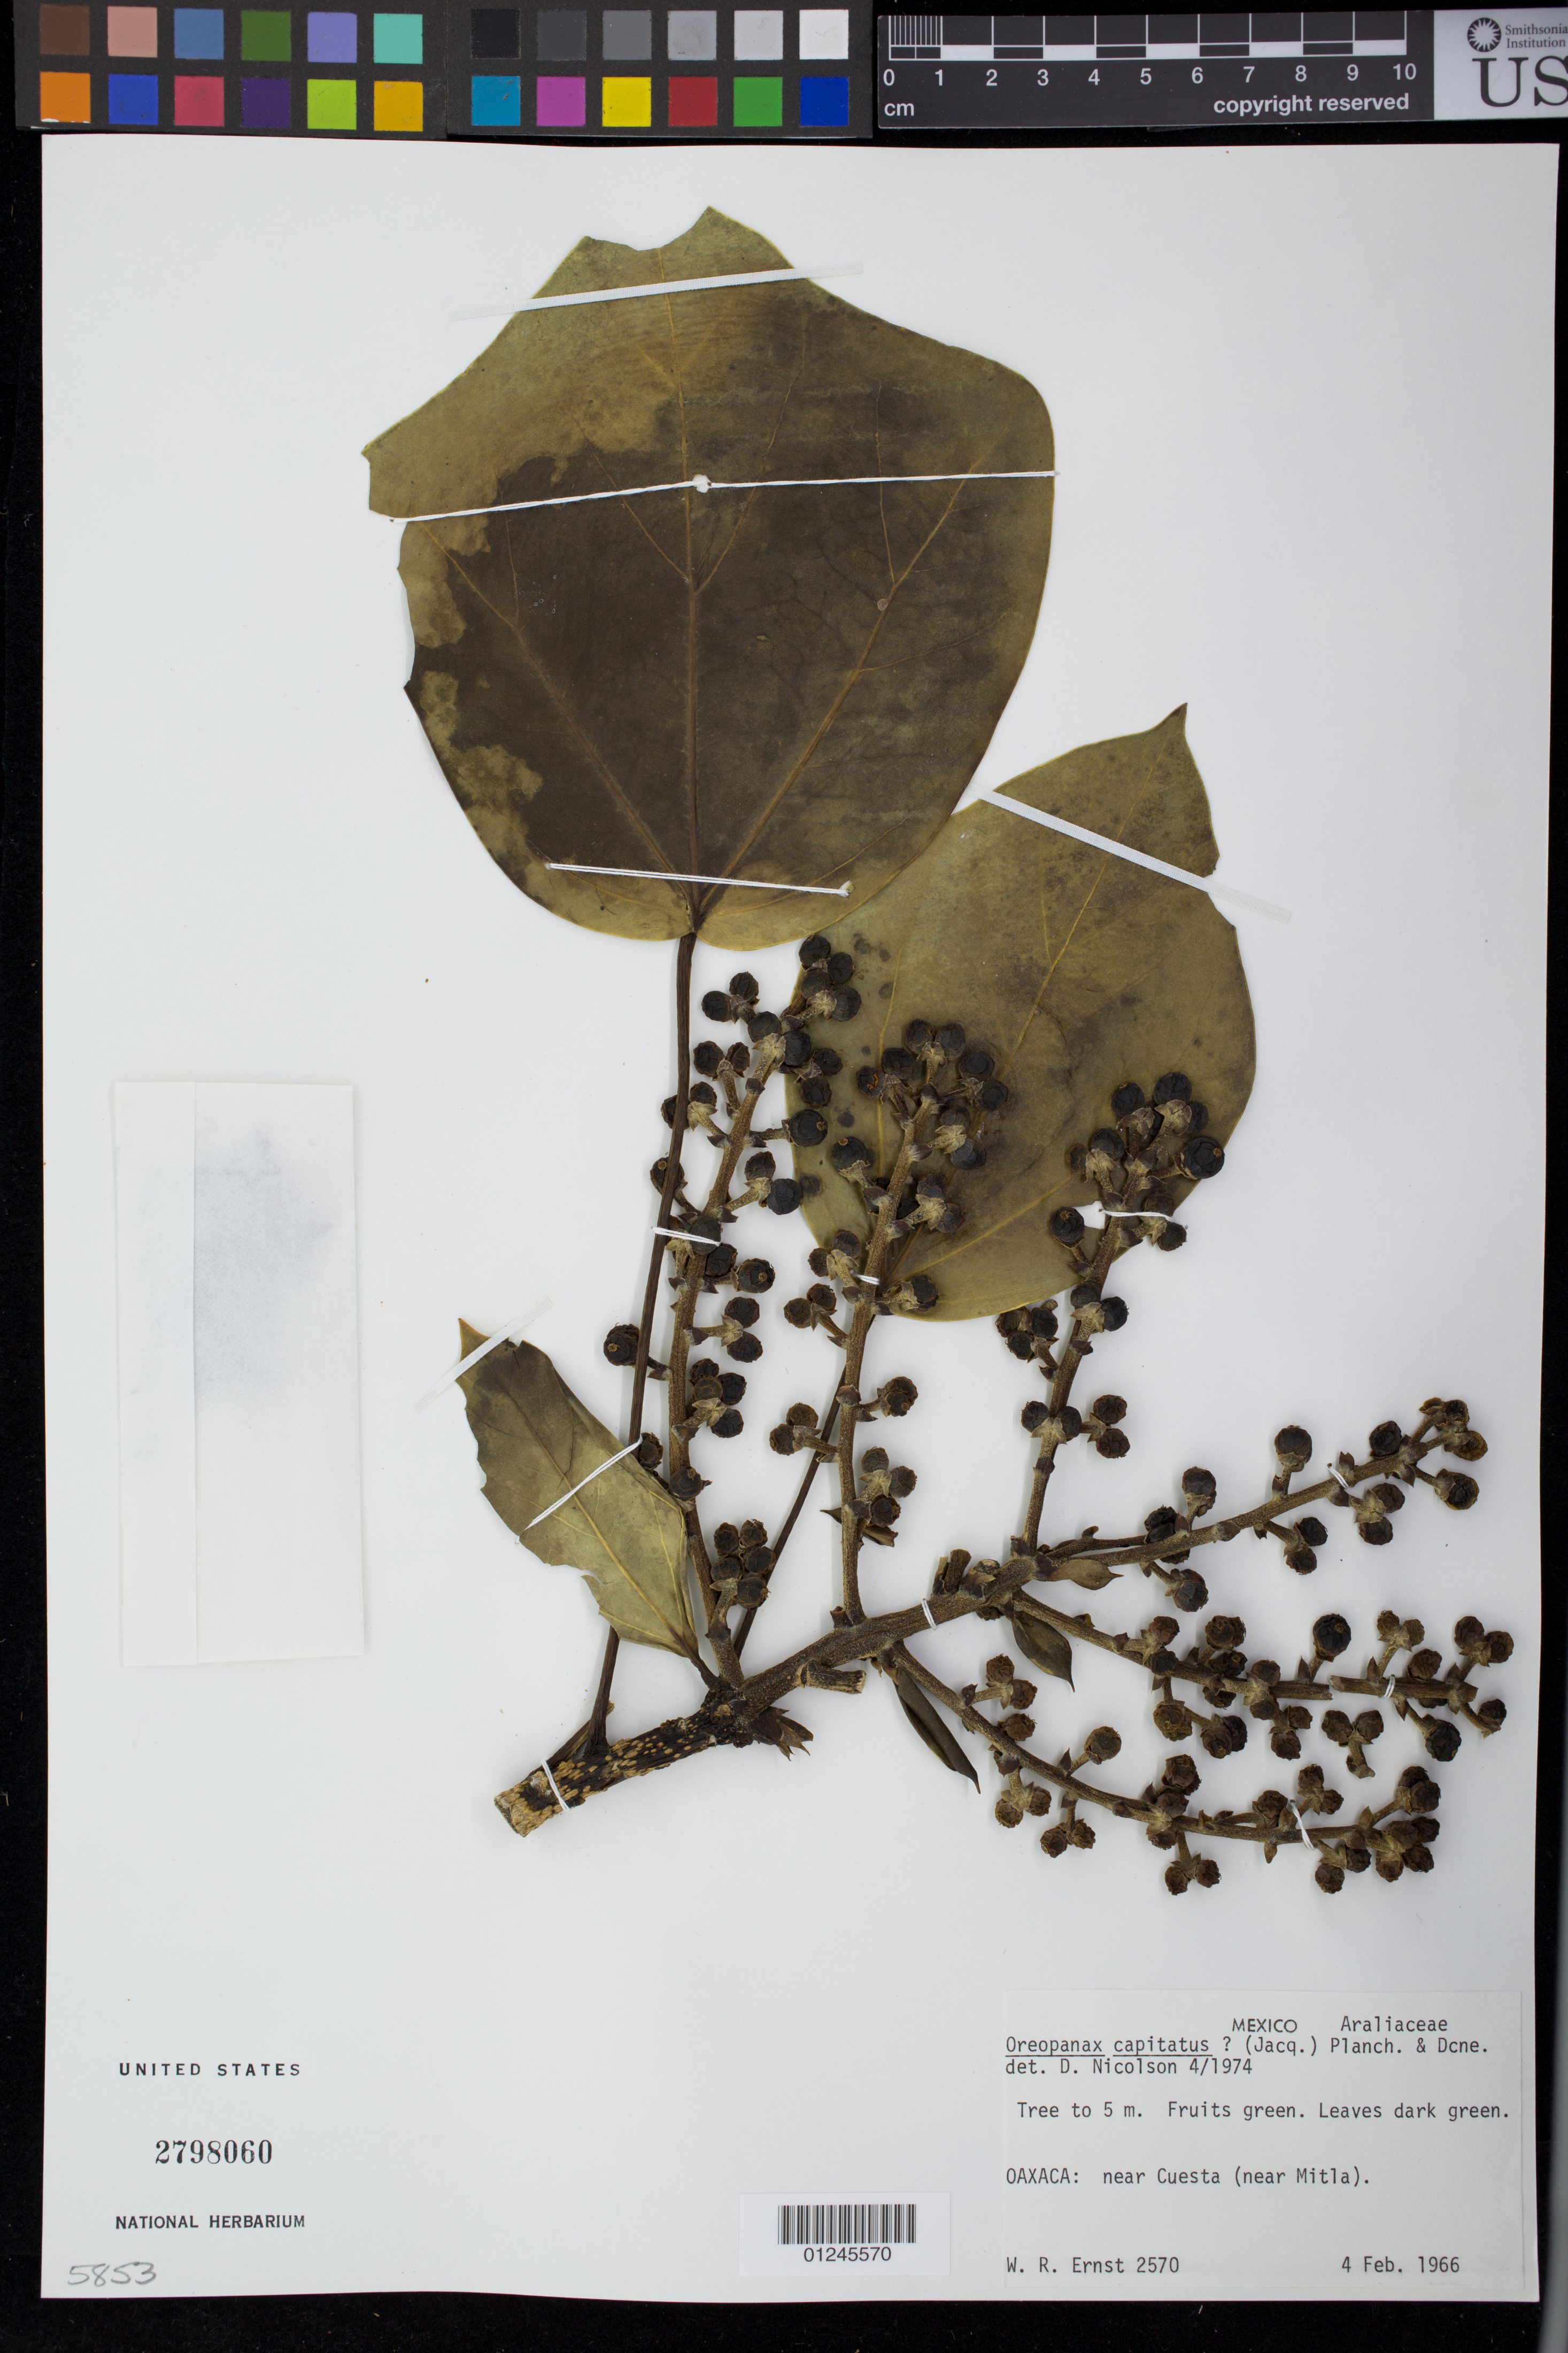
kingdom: Plantae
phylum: Tracheophyta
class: Magnoliopsida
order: Apiales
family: Araliaceae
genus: Oreopanax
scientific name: Oreopanax capitatus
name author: (Jacq.) Decne. & Planch.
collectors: W. R. Ernst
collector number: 2570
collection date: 1966-02-04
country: Mexico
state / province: Oaxaca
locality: Near Cuesta (near Mitla).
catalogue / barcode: US 2798060